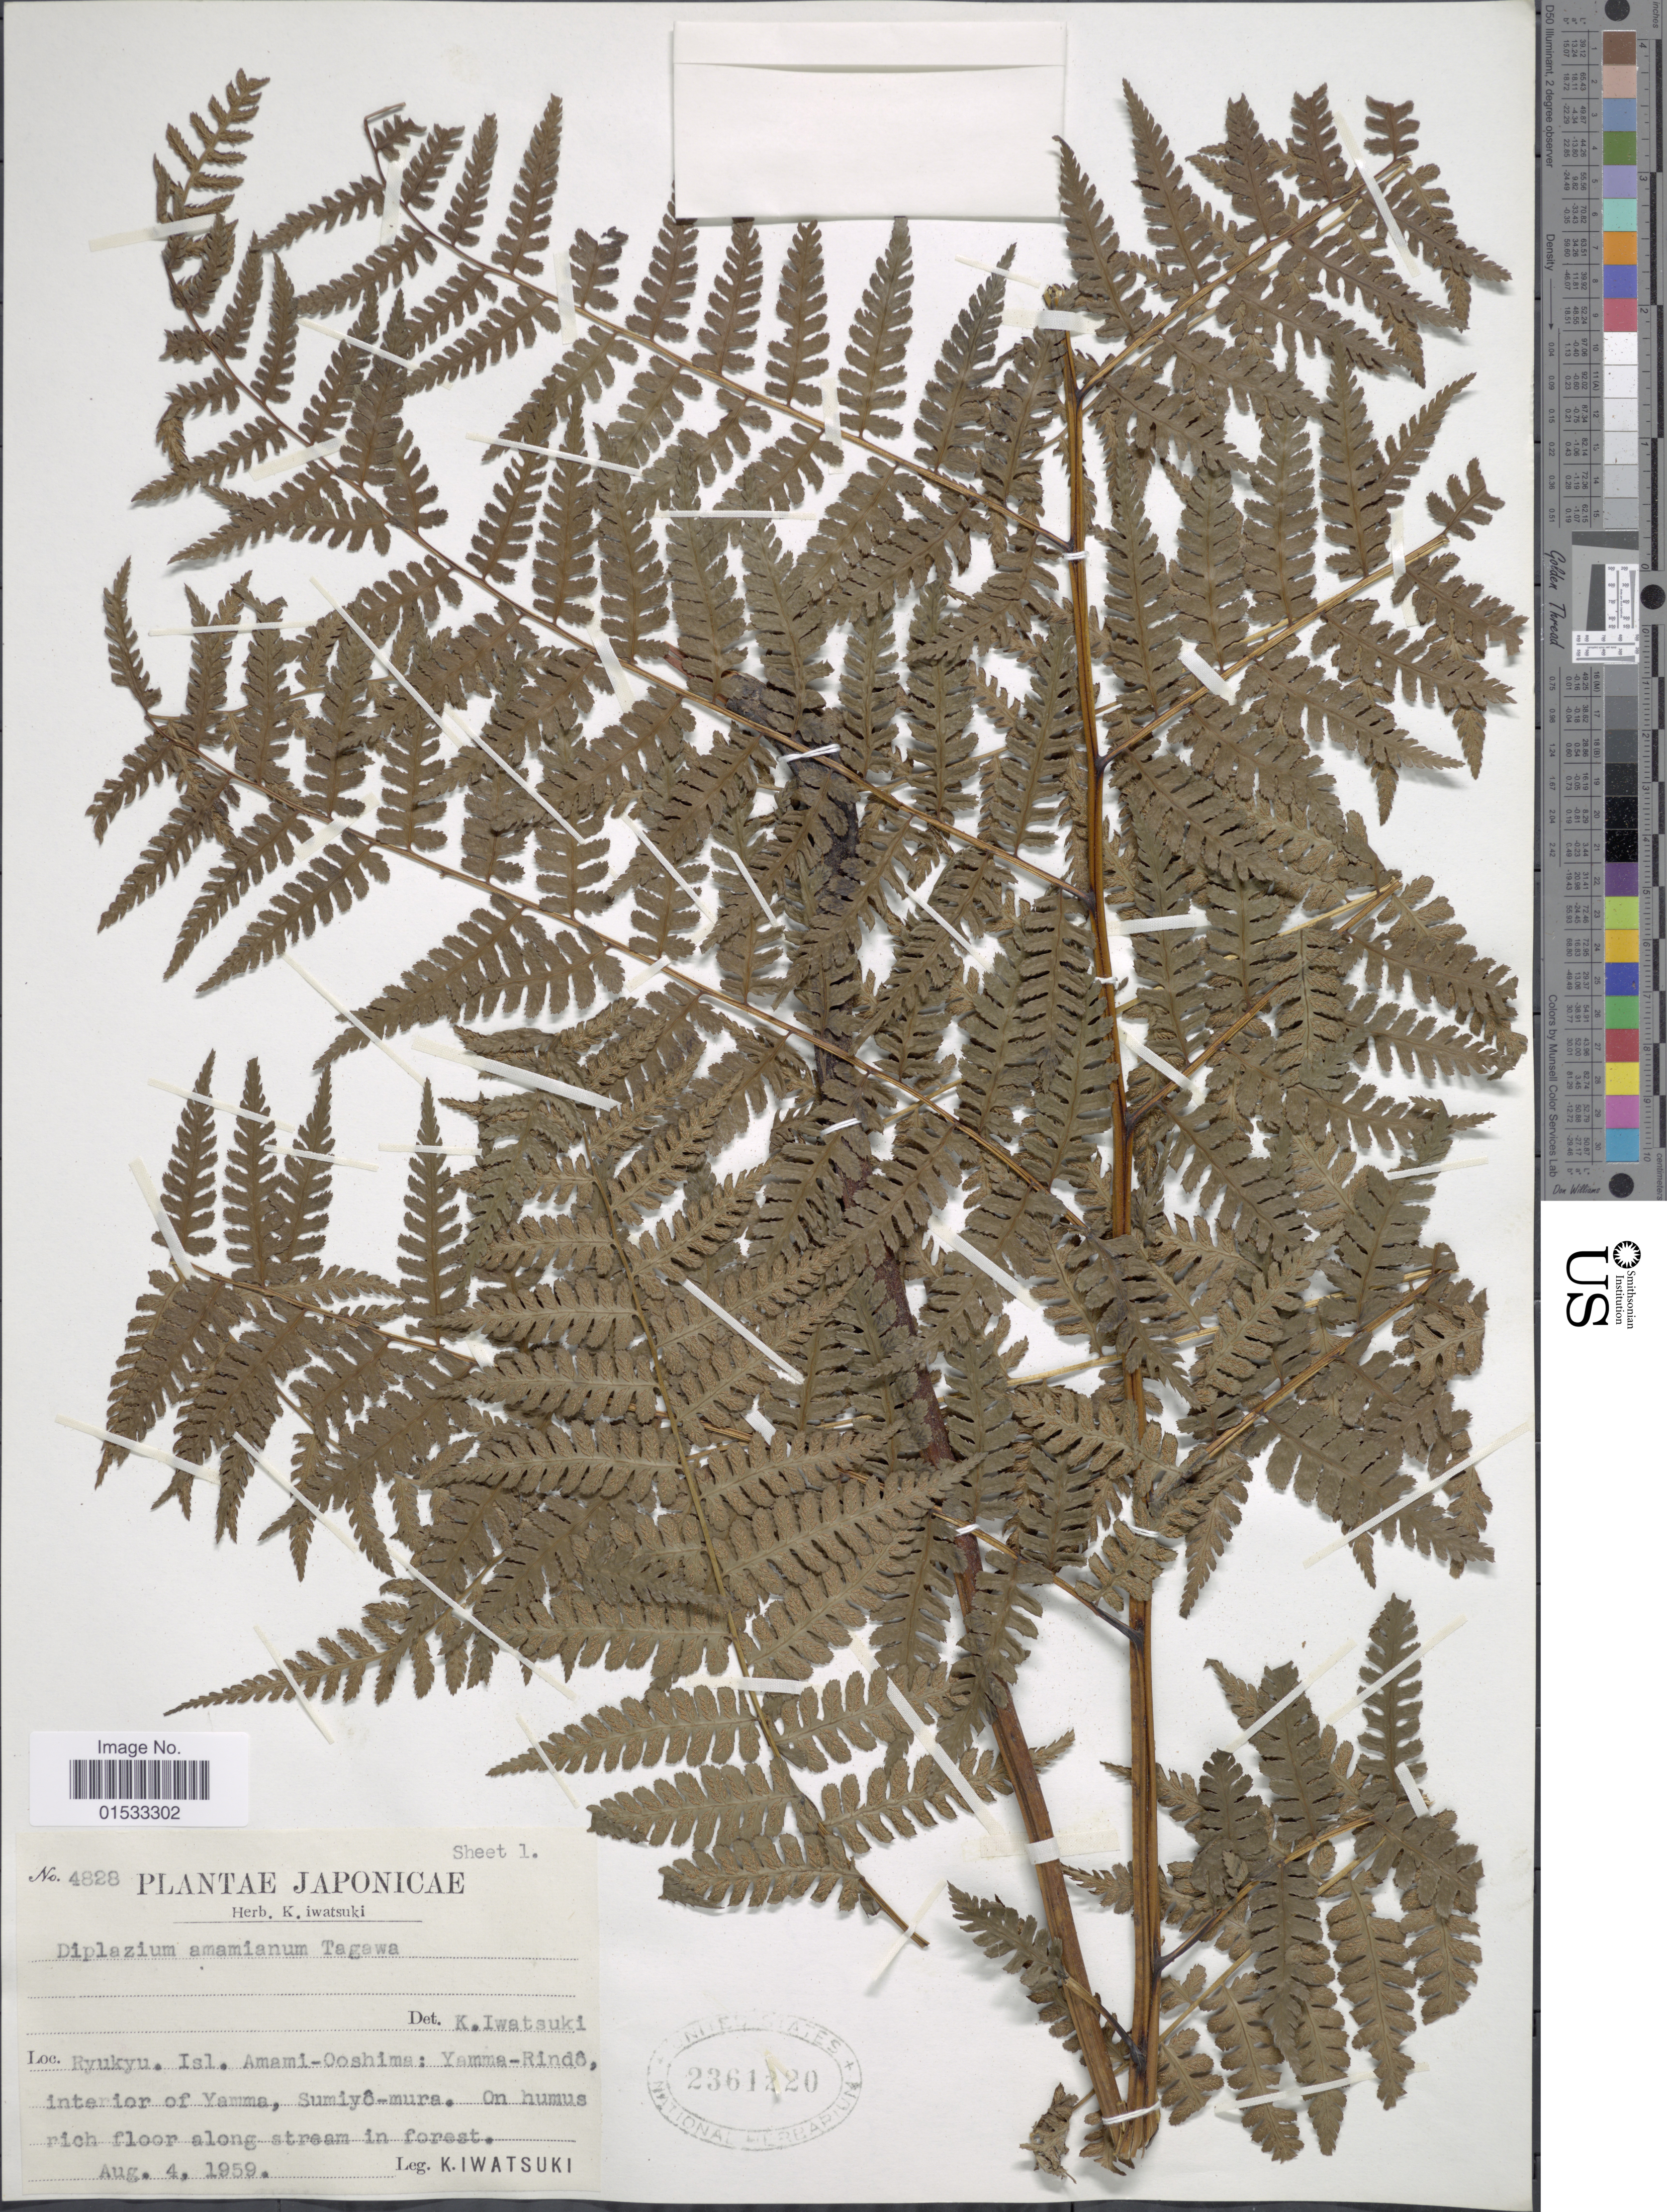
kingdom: Plantae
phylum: Tracheophyta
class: Polypodiopsida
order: Polypodiales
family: Athyriaceae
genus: Diplazium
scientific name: Diplazium amamianum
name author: Tagawa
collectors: K. Iwatsuki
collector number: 4828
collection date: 1959-08-04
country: Japan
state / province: Okinawa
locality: Ryuku Isl. Amami- Ooshima: Yamma- Rindô, interior of Yamma, Sumiyô- muro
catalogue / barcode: US 2361220